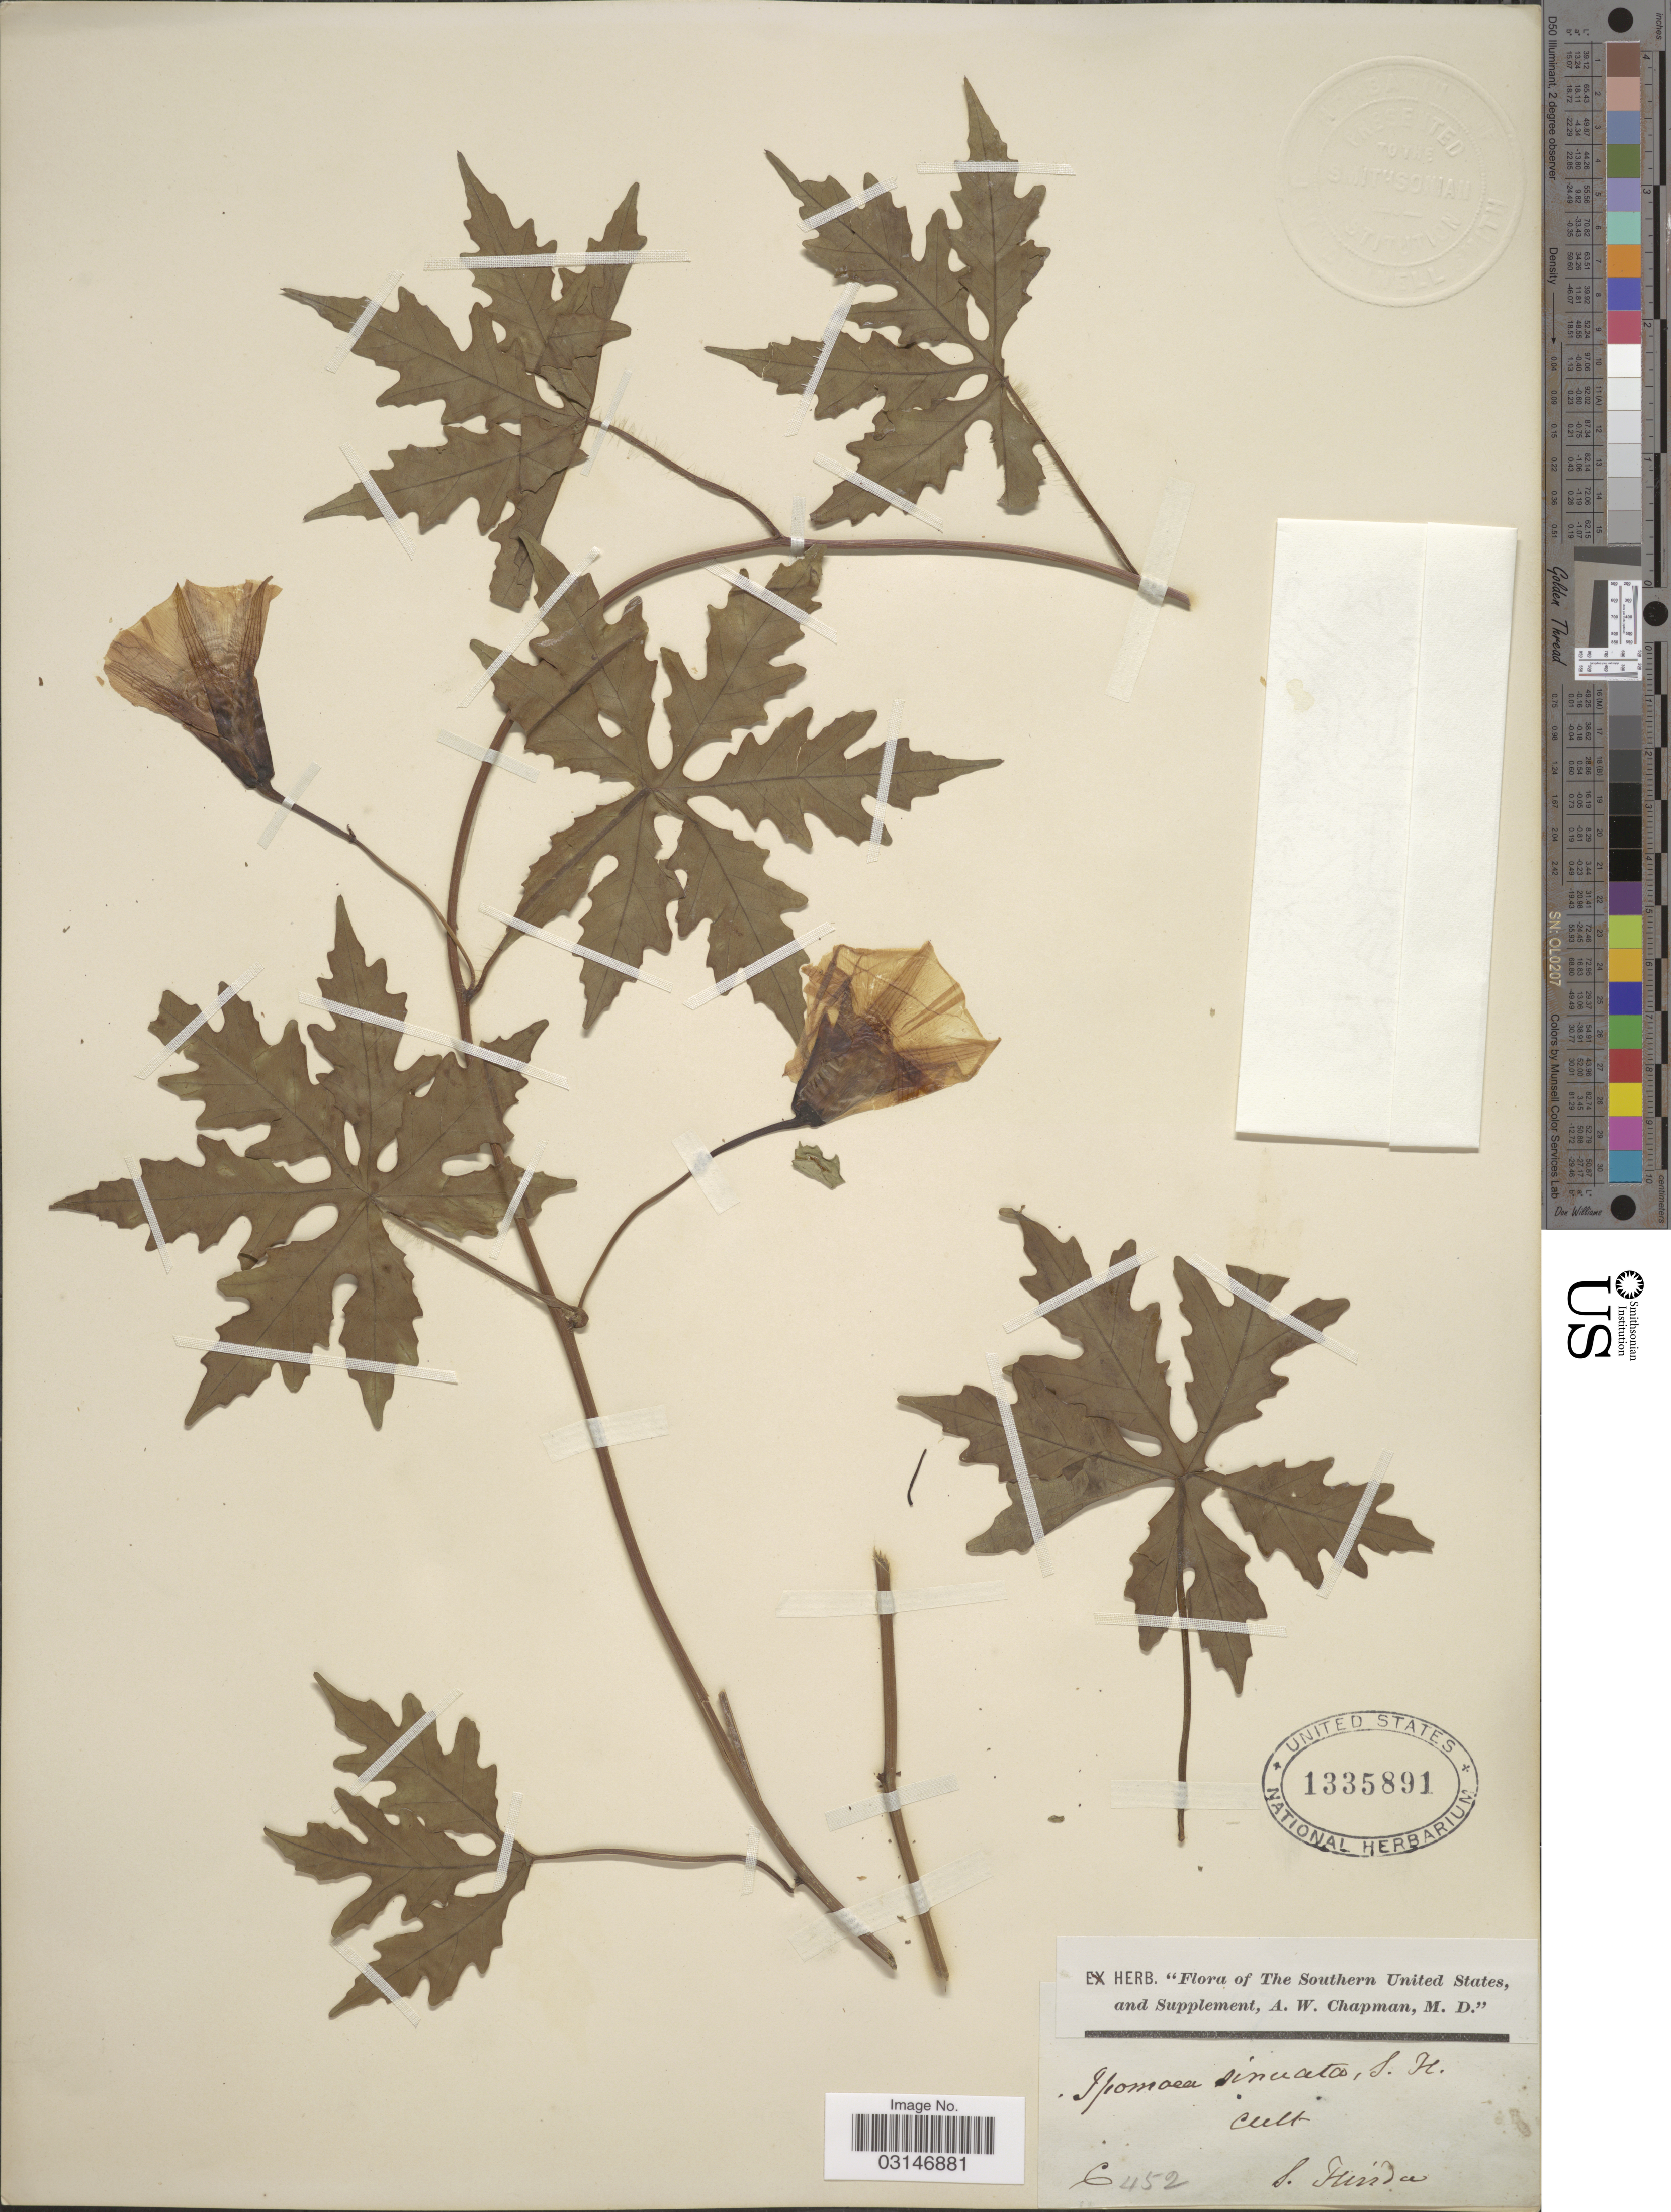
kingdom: Plantae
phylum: Tracheophyta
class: Magnoliopsida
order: Solanales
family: Convolvulaceae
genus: Distimake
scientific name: Distimake dissectus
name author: (Jacq.) A. R. Simões & Staples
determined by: Strong, Mark T., (BOT), Smithsonian Institution - National Museum of Natural History (UNITED STATES)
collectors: ex herb. A.W. Chapman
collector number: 6452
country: United States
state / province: Florida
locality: The Southern United States, and Supplement, S. Florida.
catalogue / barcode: US 1335891